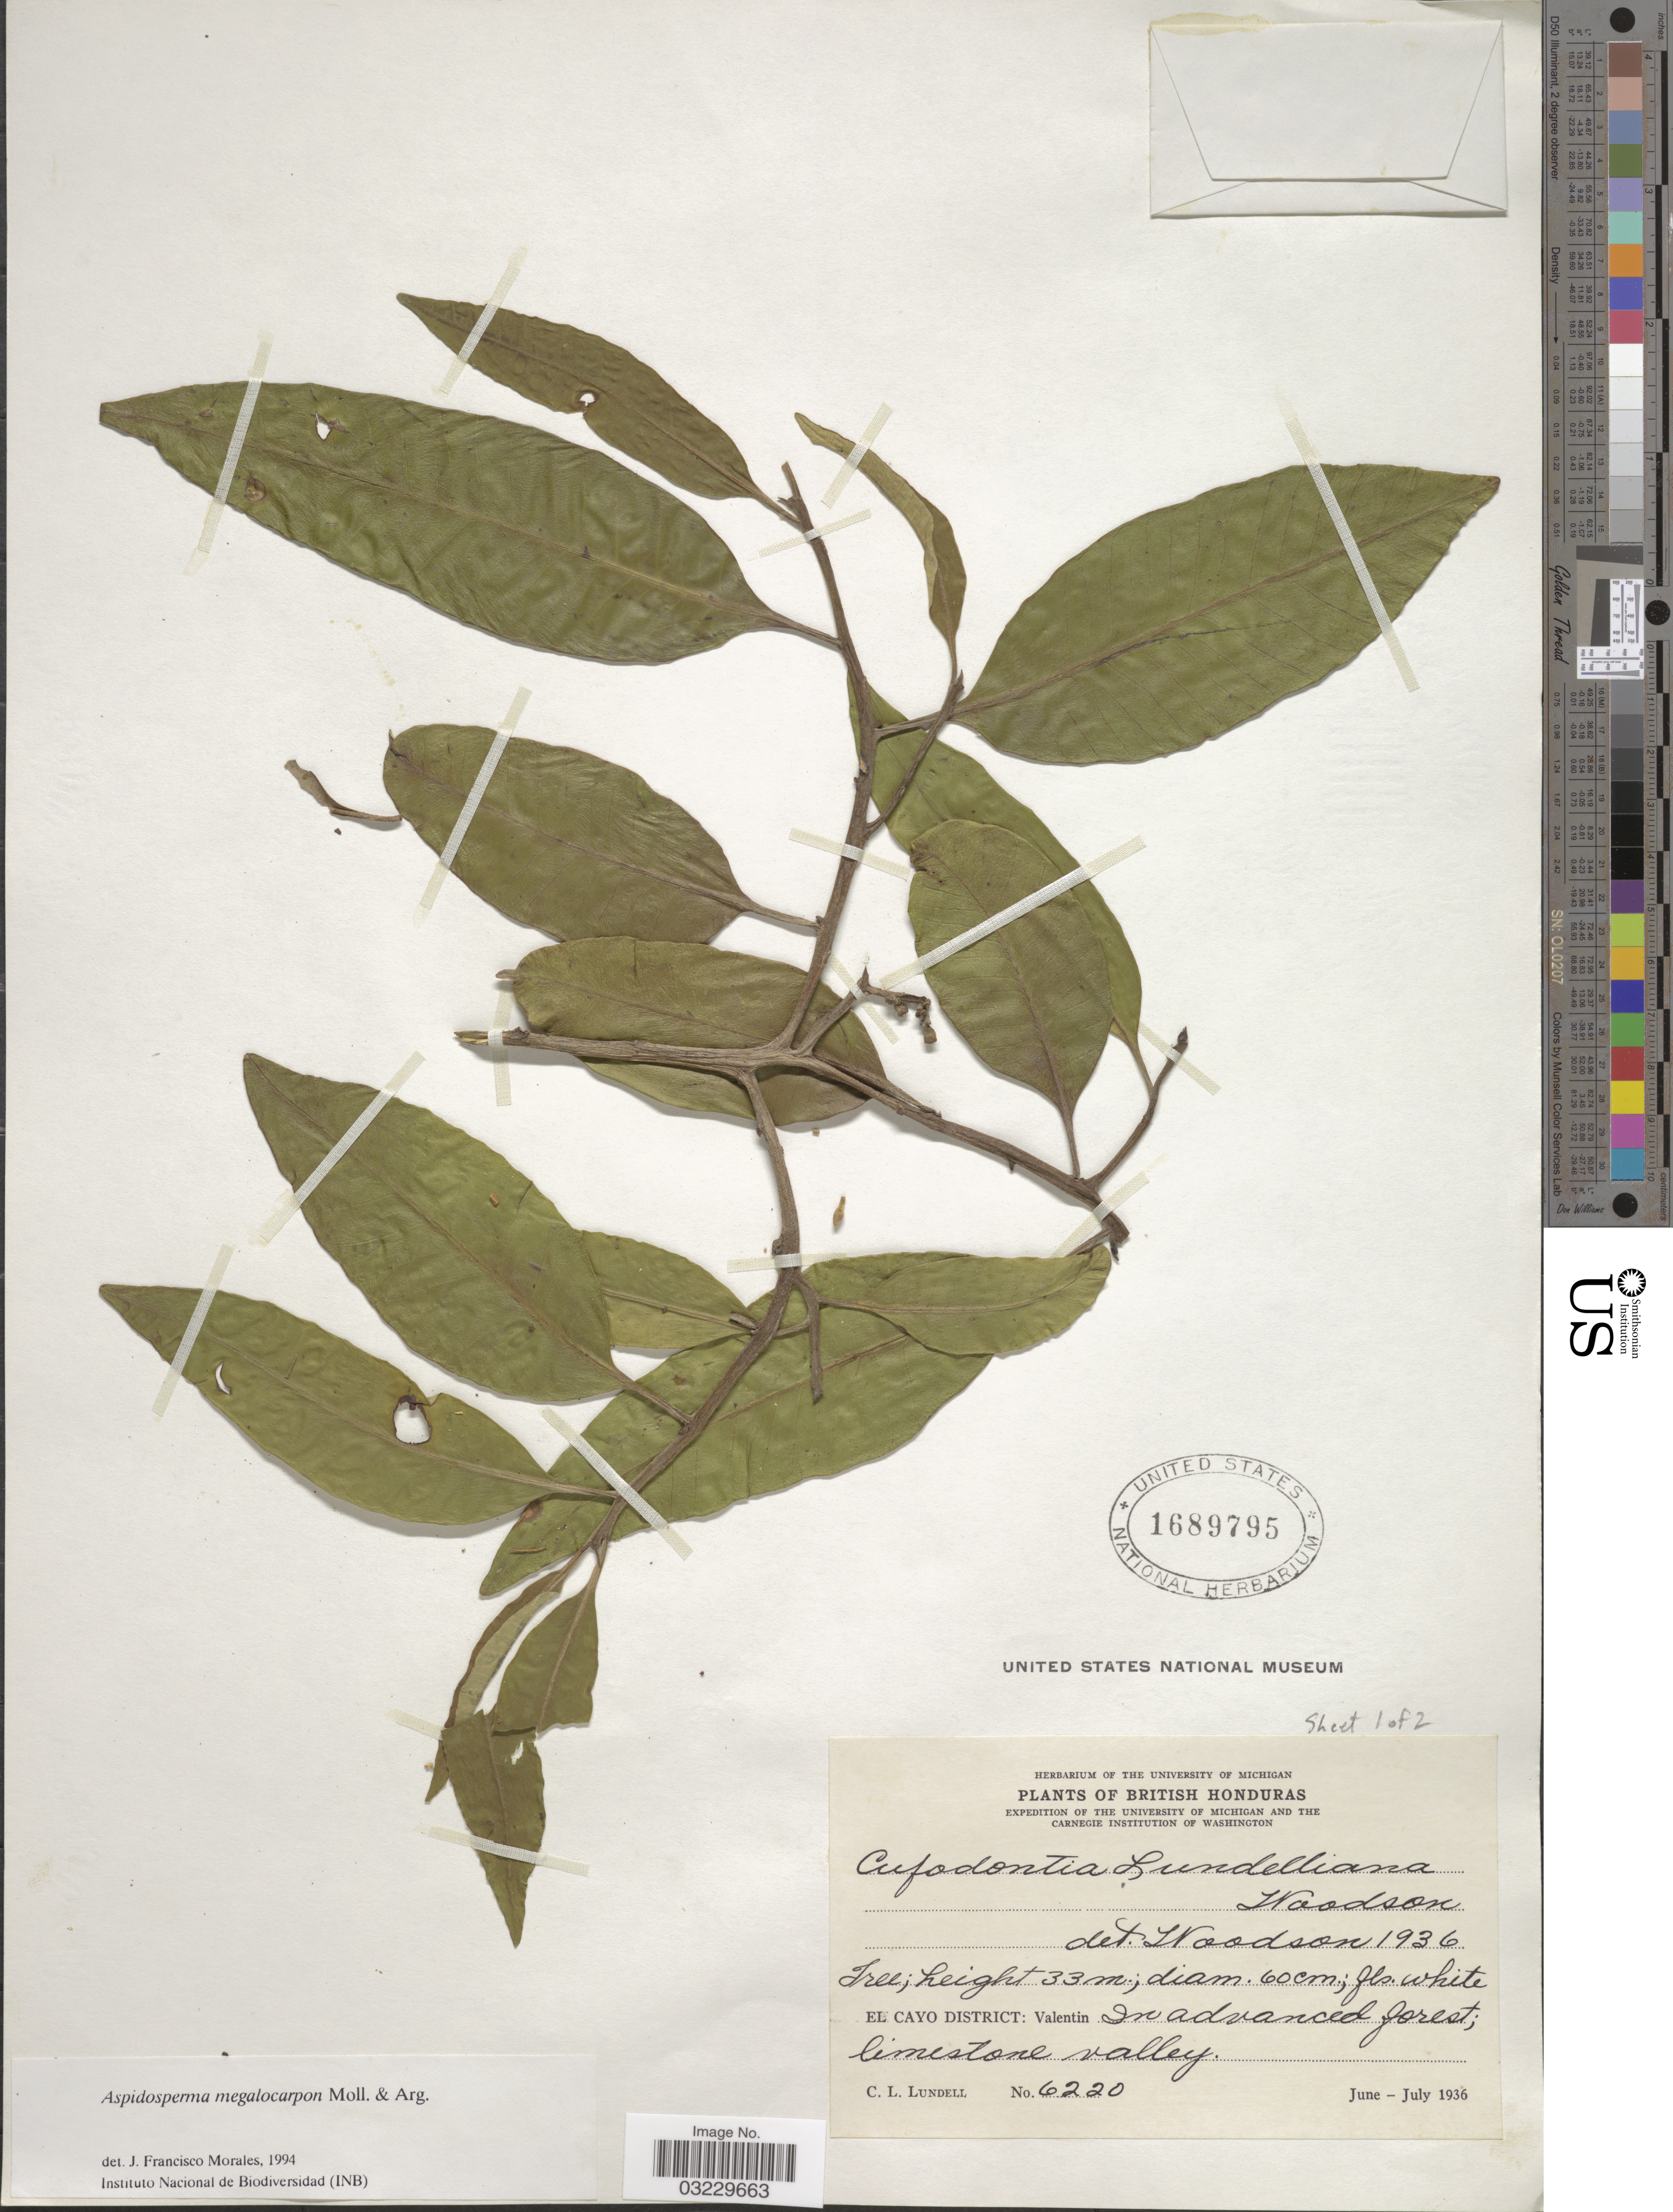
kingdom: Plantae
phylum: Tracheophyta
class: Magnoliopsida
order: Gentianales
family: Apocynaceae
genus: Aspidosperma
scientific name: Aspidosperma megalocarpon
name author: Müll. Arg.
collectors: C. L. Lundell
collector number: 6220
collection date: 1936-06/1936-07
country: Belize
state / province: Cayo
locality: El Cayo District: Valentin.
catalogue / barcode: US 1689795